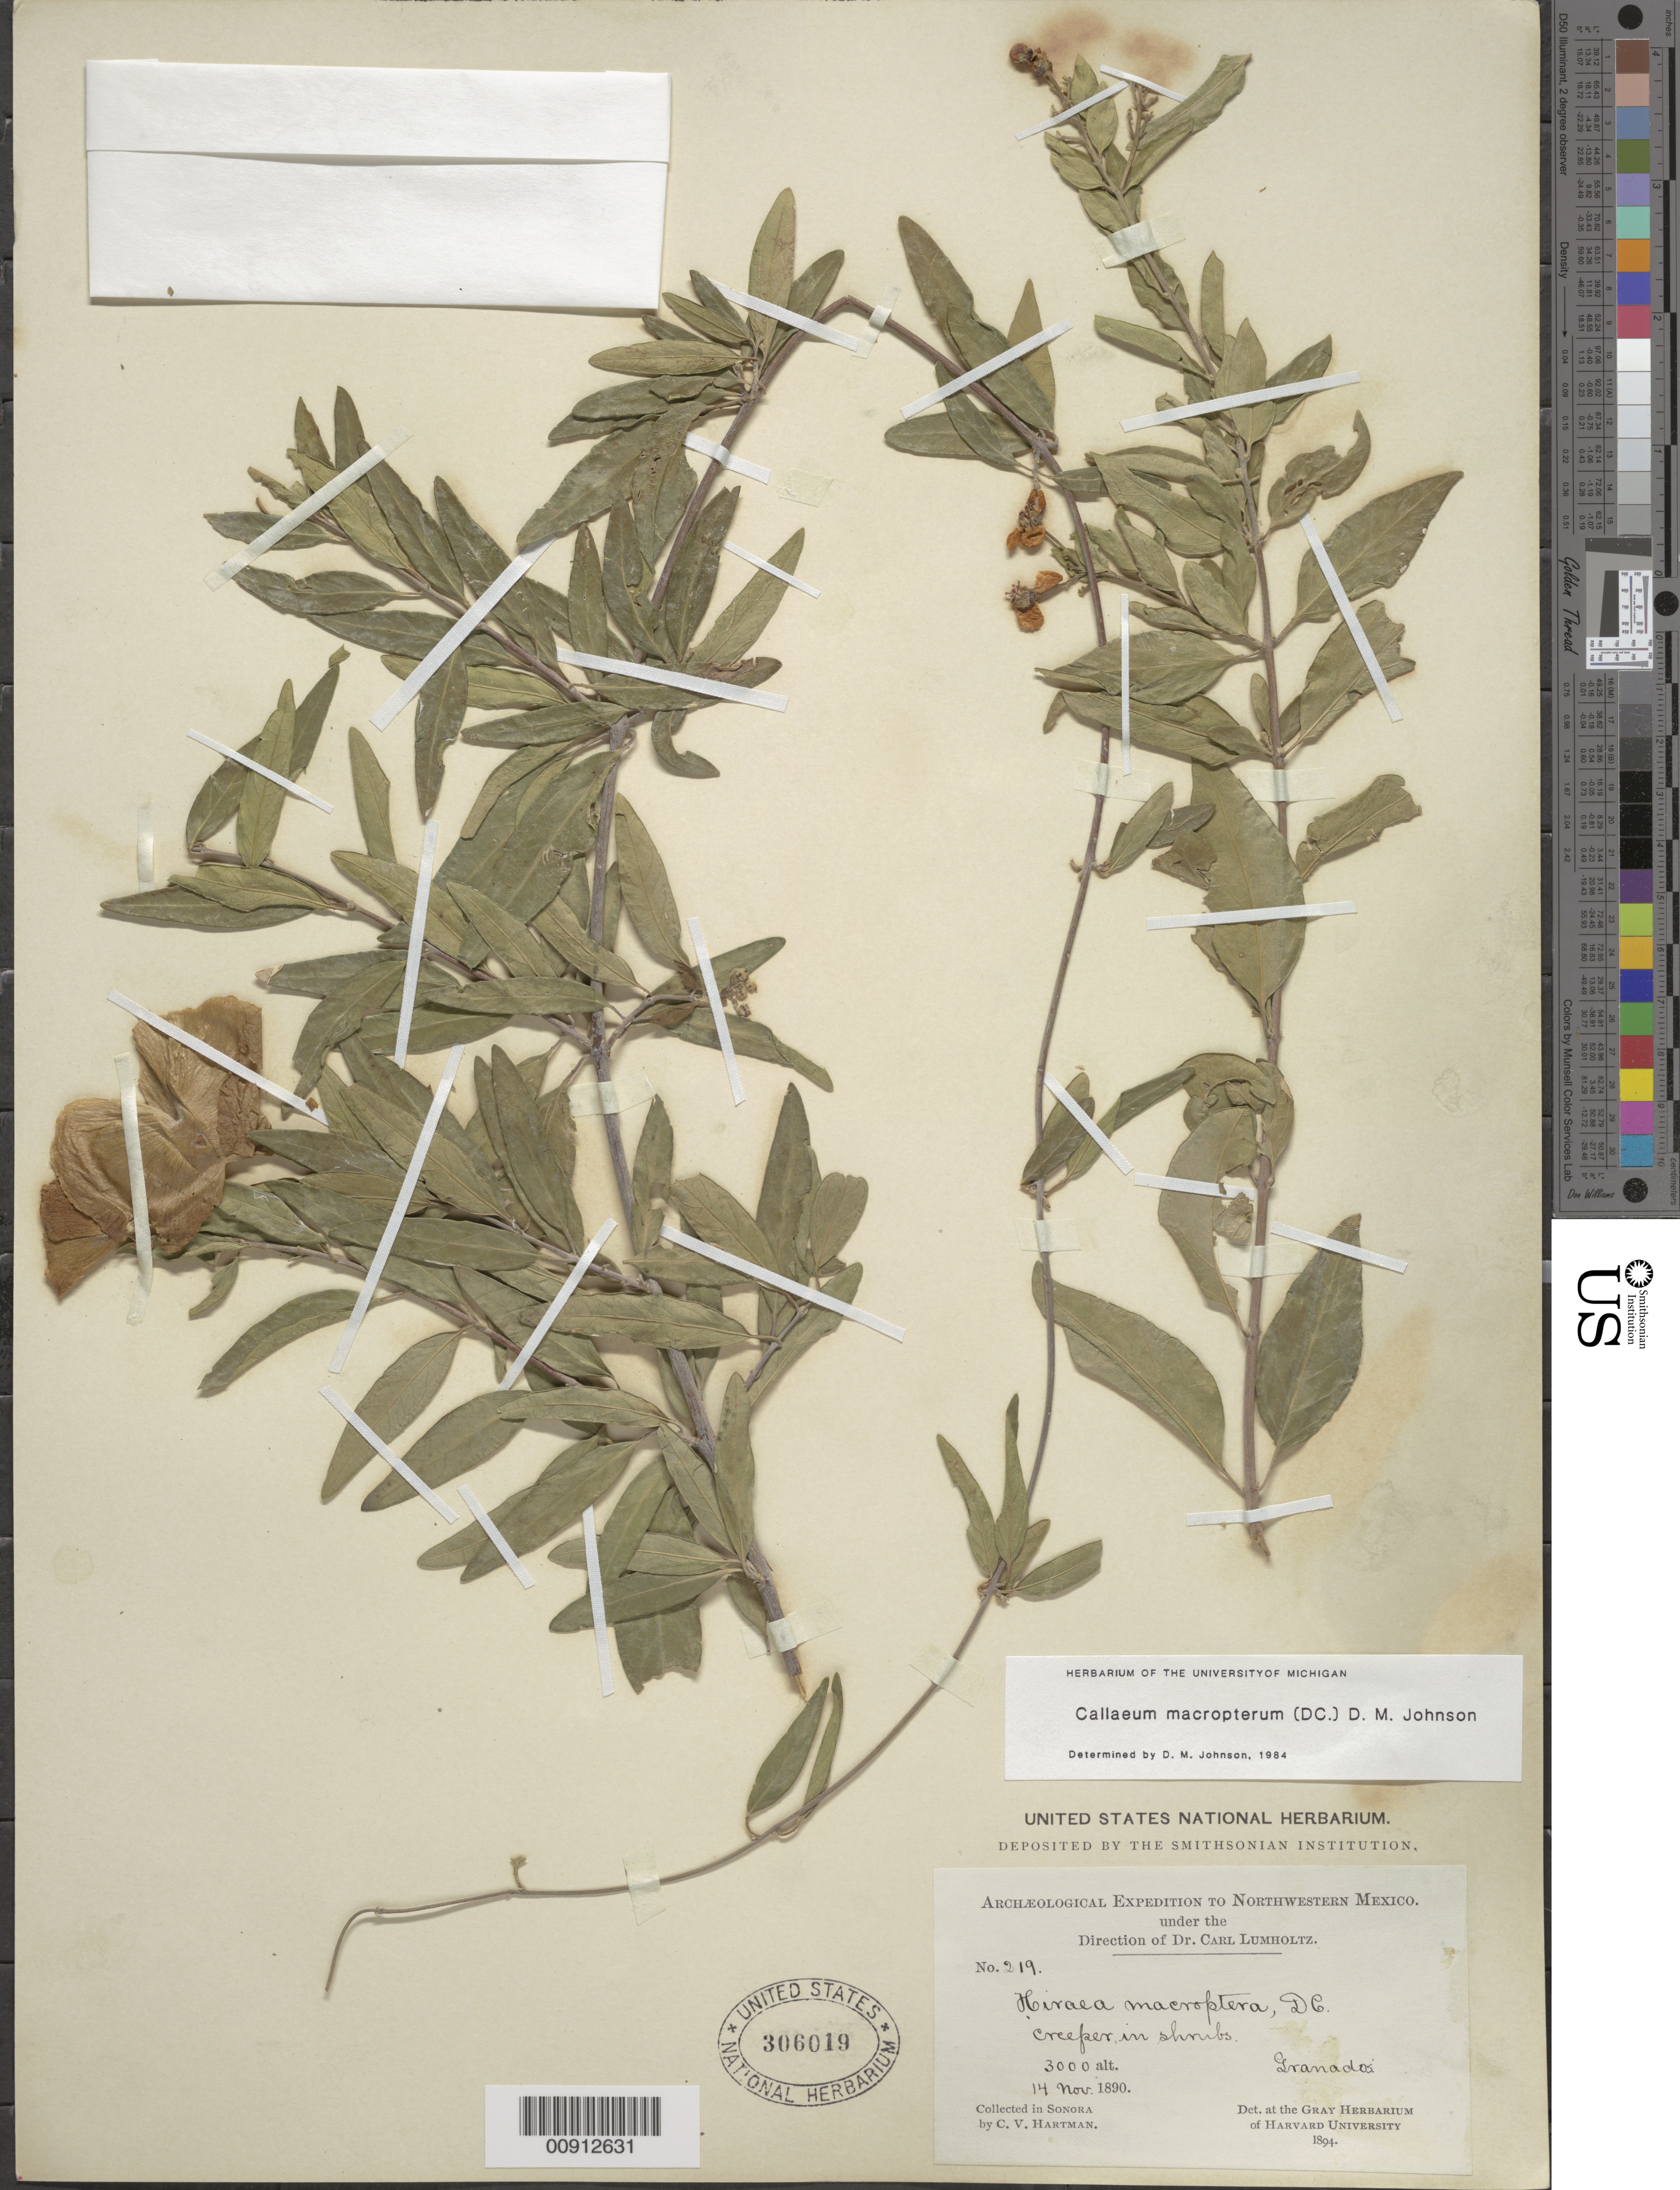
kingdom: Plantae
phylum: Tracheophyta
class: Magnoliopsida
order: Malpighiales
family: Malpighiaceae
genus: Callaeum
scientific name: Callaeum macropterum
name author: (Moc. & Sessé ex DC.) D.M. Johnson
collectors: C. V. Hartman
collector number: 219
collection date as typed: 14 Nov 1890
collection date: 1890-11-14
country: Mexico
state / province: Sonora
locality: Granados.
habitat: Creeper in shrubs.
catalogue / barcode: US 306019